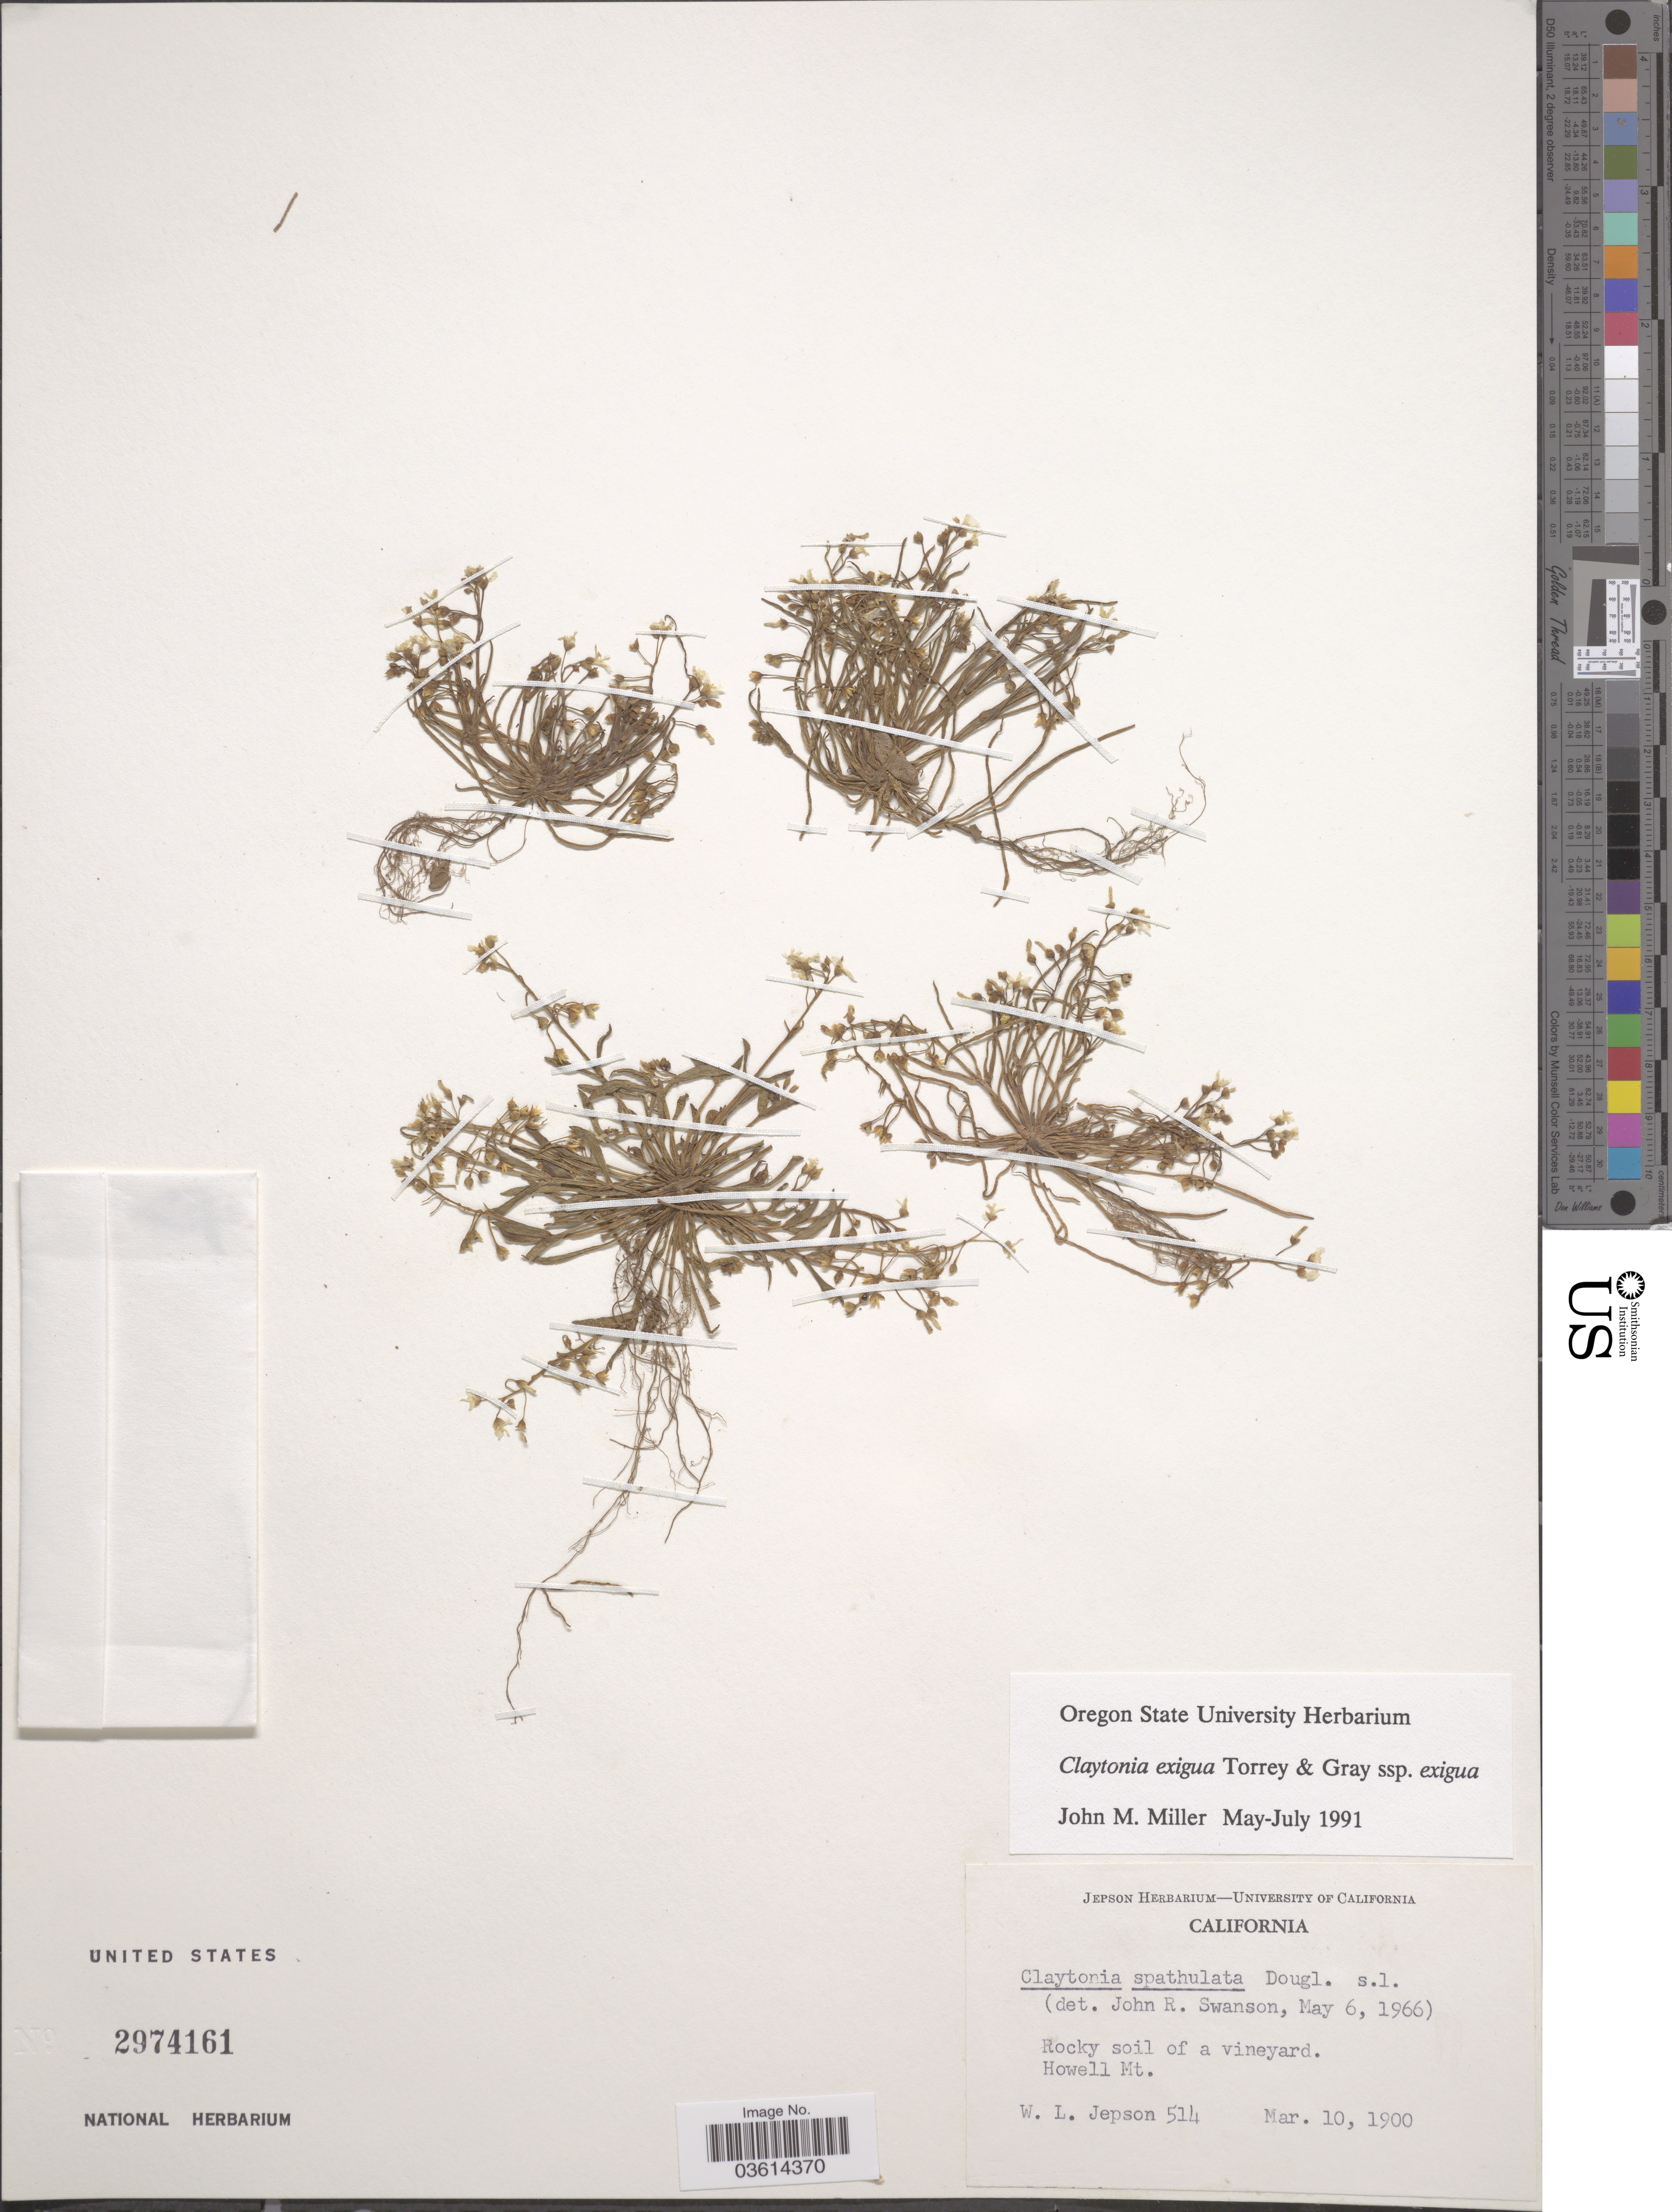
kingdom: Plantae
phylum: Tracheophyta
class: Magnoliopsida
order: Caryophyllales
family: Montiaceae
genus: Claytonia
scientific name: Claytonia exigua subsp. exigua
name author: (Douglas) Torr. & A. Gray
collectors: W. L. Jepson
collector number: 514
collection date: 1900-03-10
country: United States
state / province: California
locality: Howell Mt.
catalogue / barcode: US 2974161